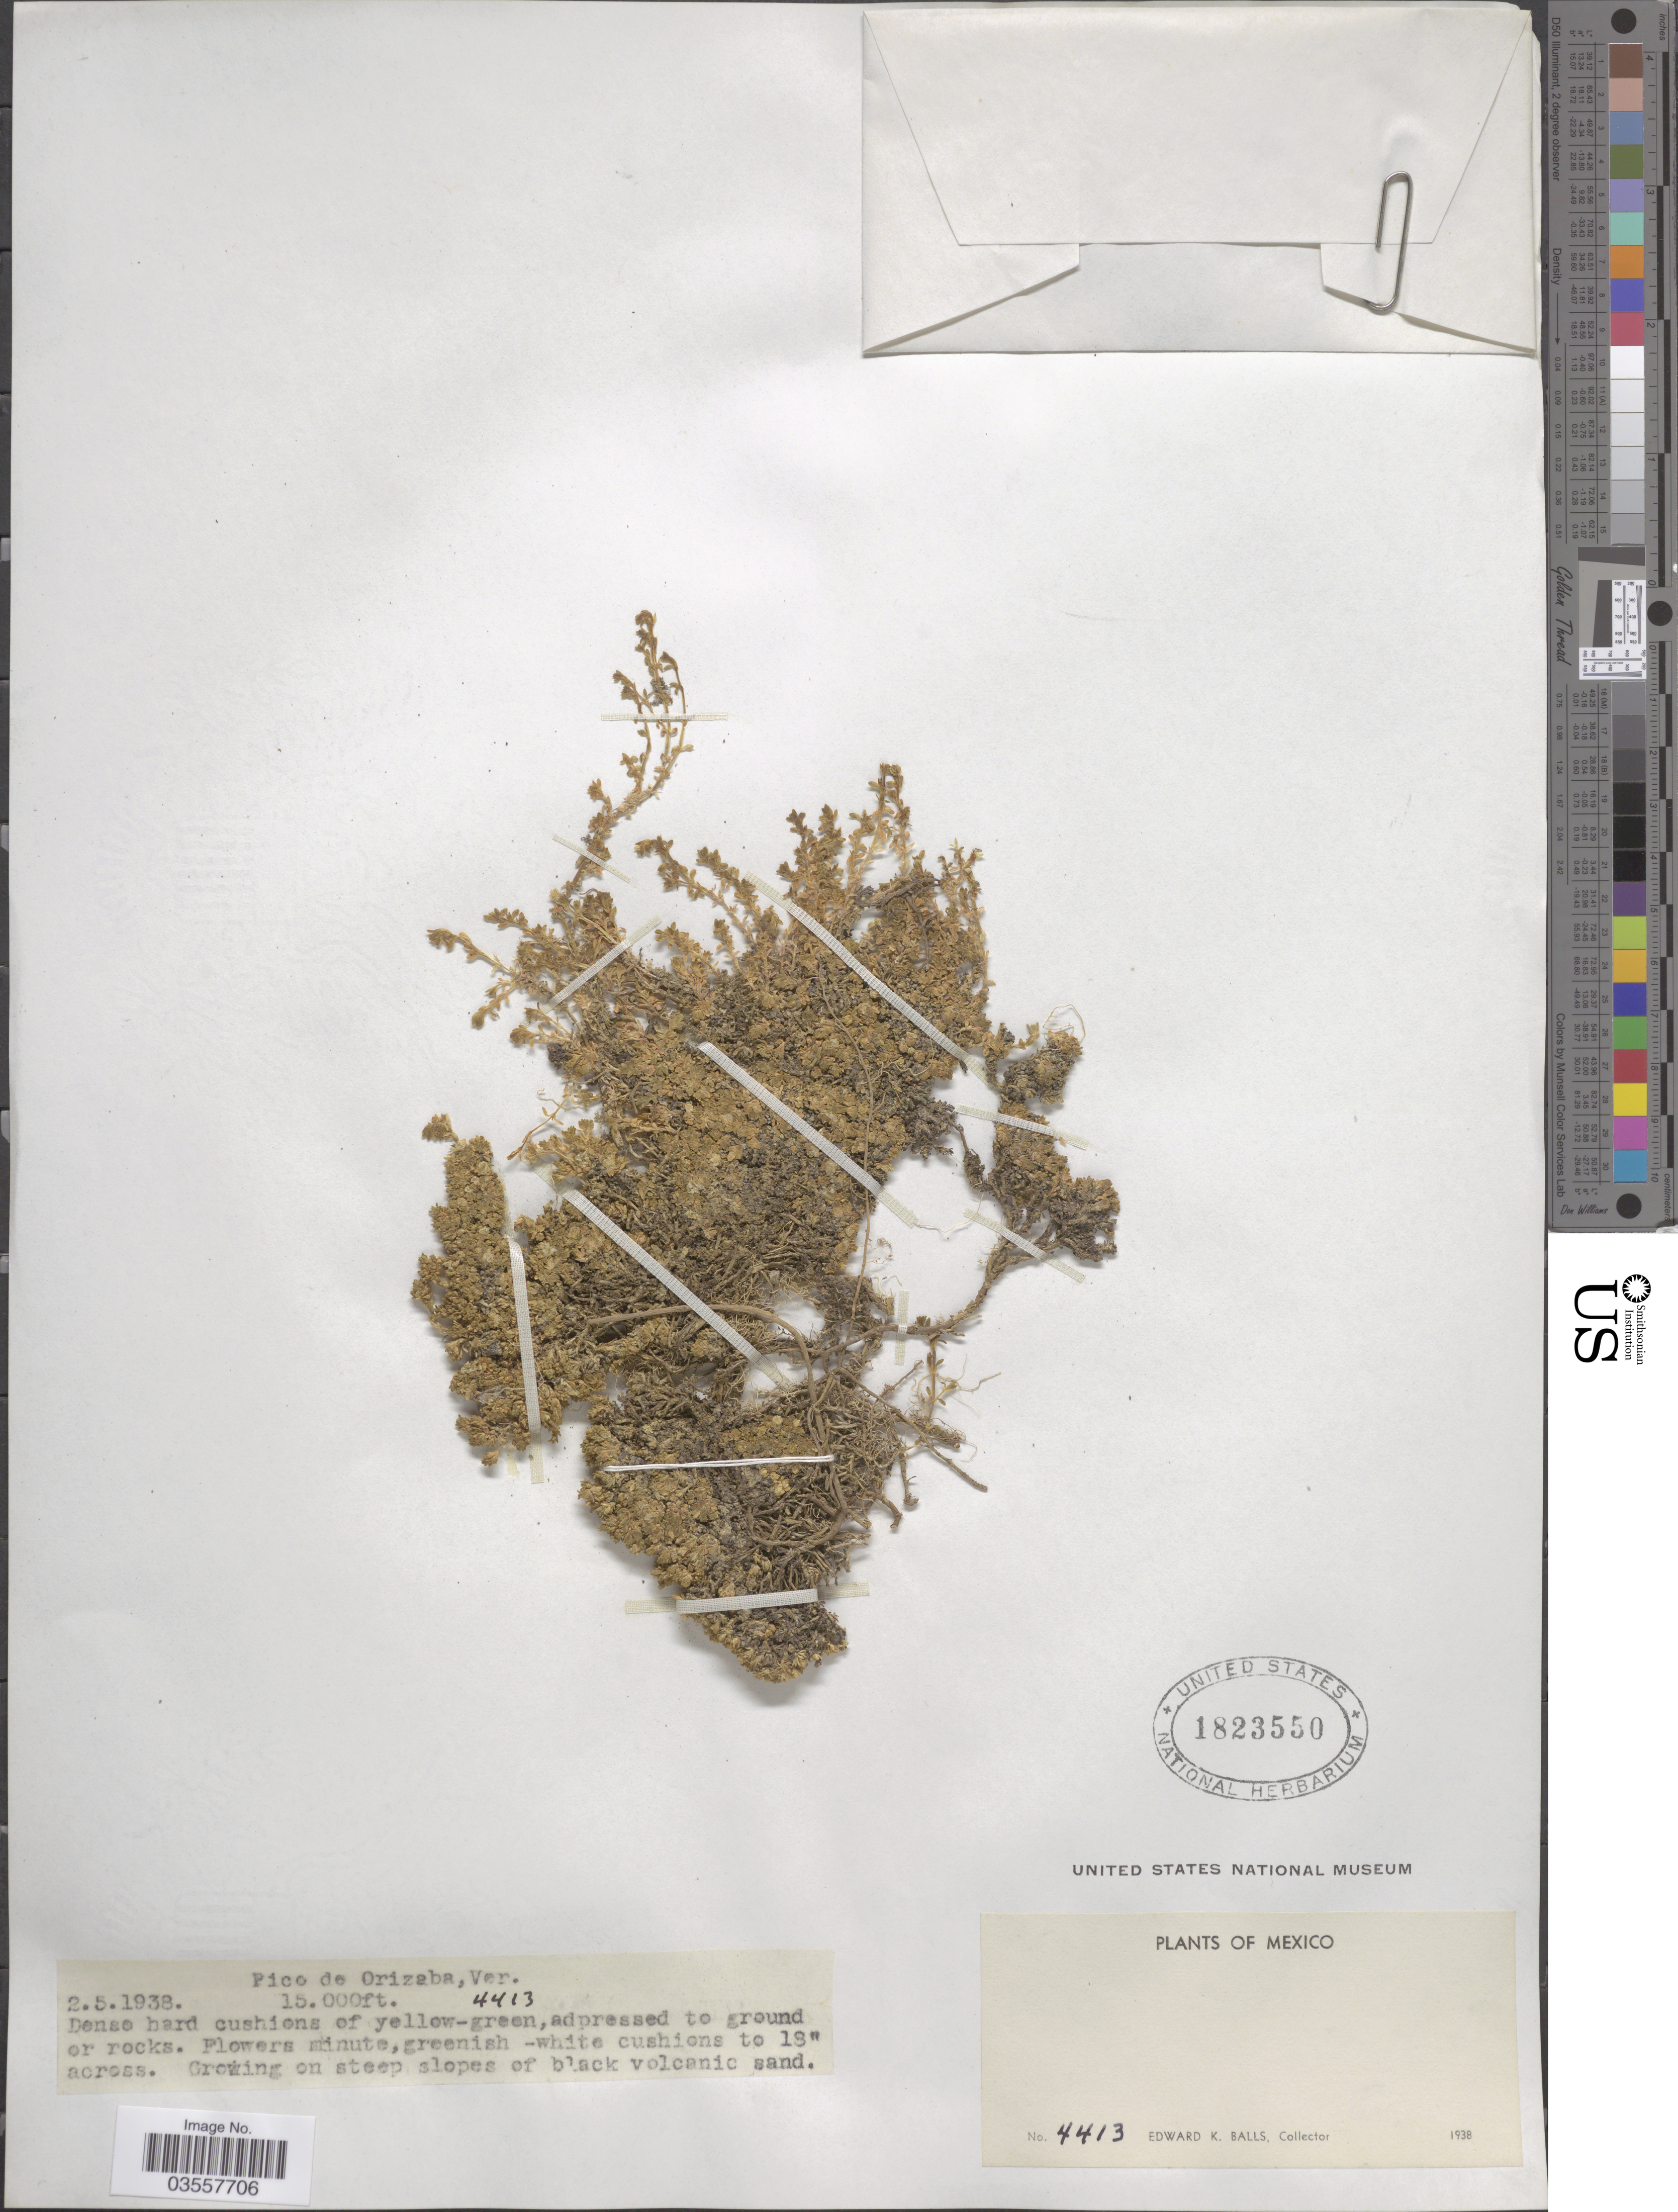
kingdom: Plantae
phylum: Tracheophyta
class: Magnoliopsida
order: Caryophyllales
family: Caryophyllaceae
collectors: E. K. Balls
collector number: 4413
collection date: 1938-05-02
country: Mexico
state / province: Veracruz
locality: Pico de Orizaba, Ver.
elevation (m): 4572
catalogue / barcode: US 1823550